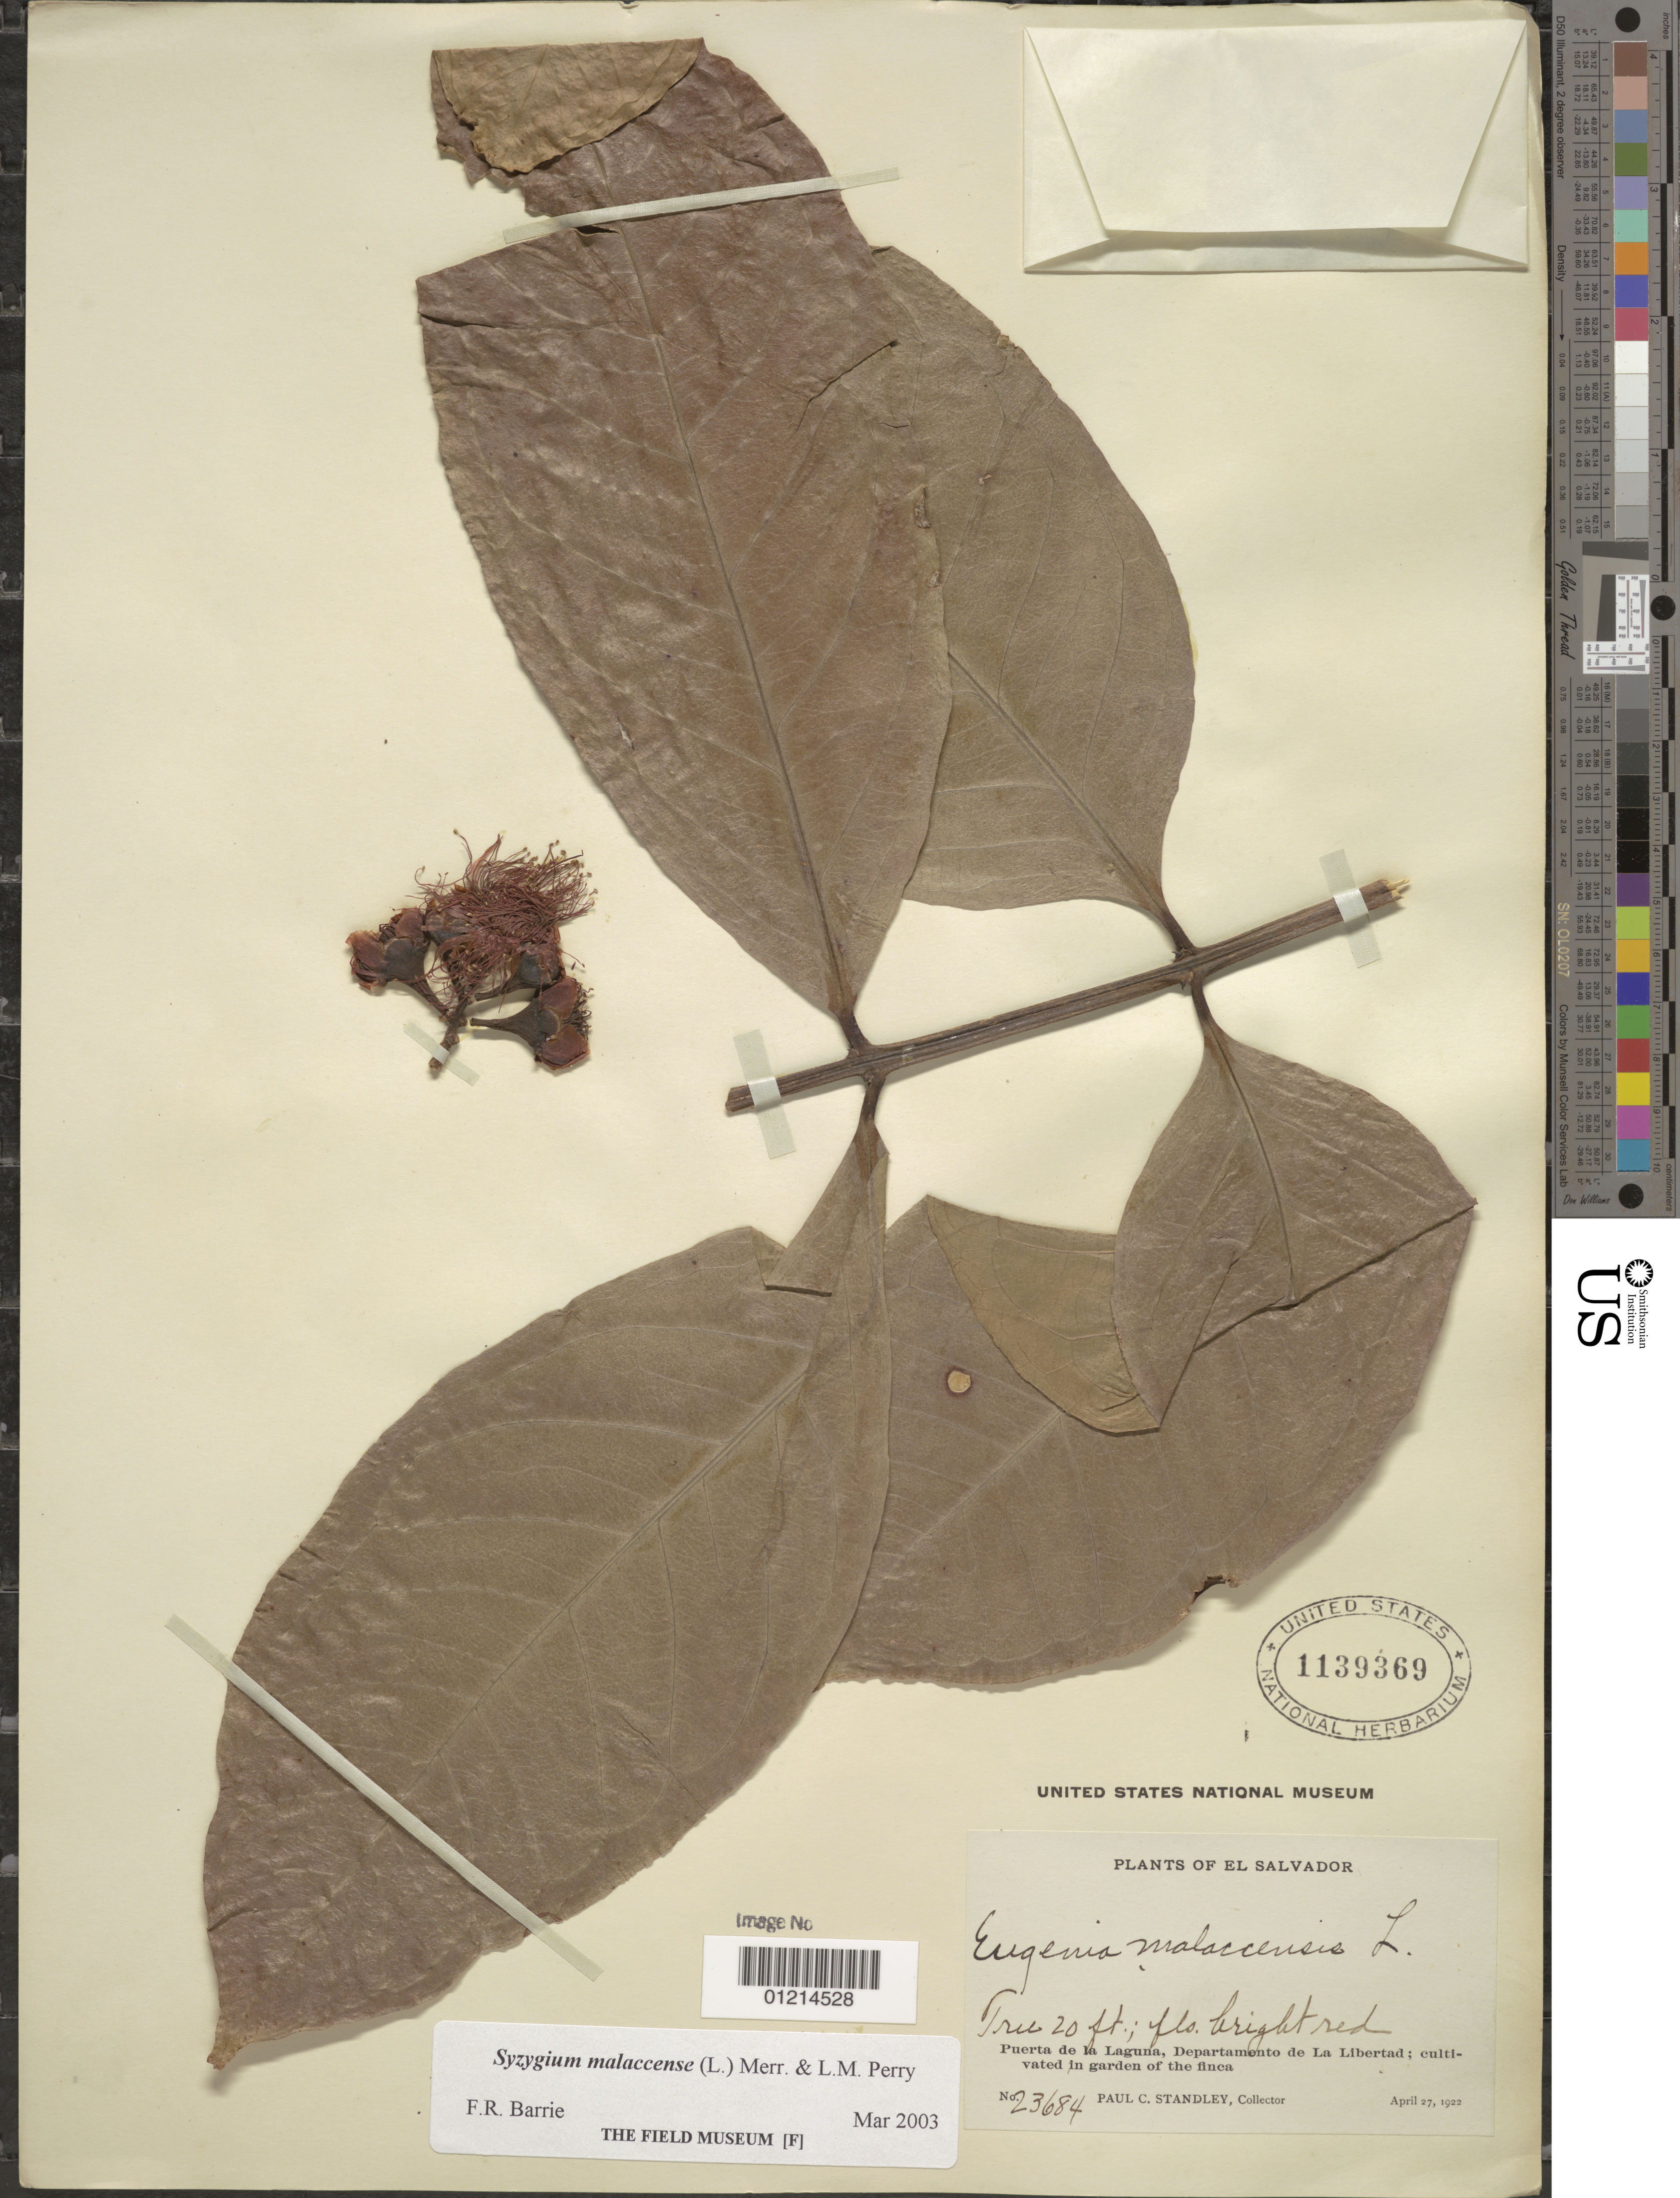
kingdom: Plantae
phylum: Tracheophyta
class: Magnoliopsida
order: Myrtales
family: Myrtaceae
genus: Syzygium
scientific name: Syzygium malaccense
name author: (L.) Merr. & L.M. Perry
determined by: Barrie, F. R.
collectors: P. C. Standley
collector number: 23684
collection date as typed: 27 Apr 1922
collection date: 1922-04-27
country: El Salvador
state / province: La Libertad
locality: Puerta de La Laguna.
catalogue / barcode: US 1139369